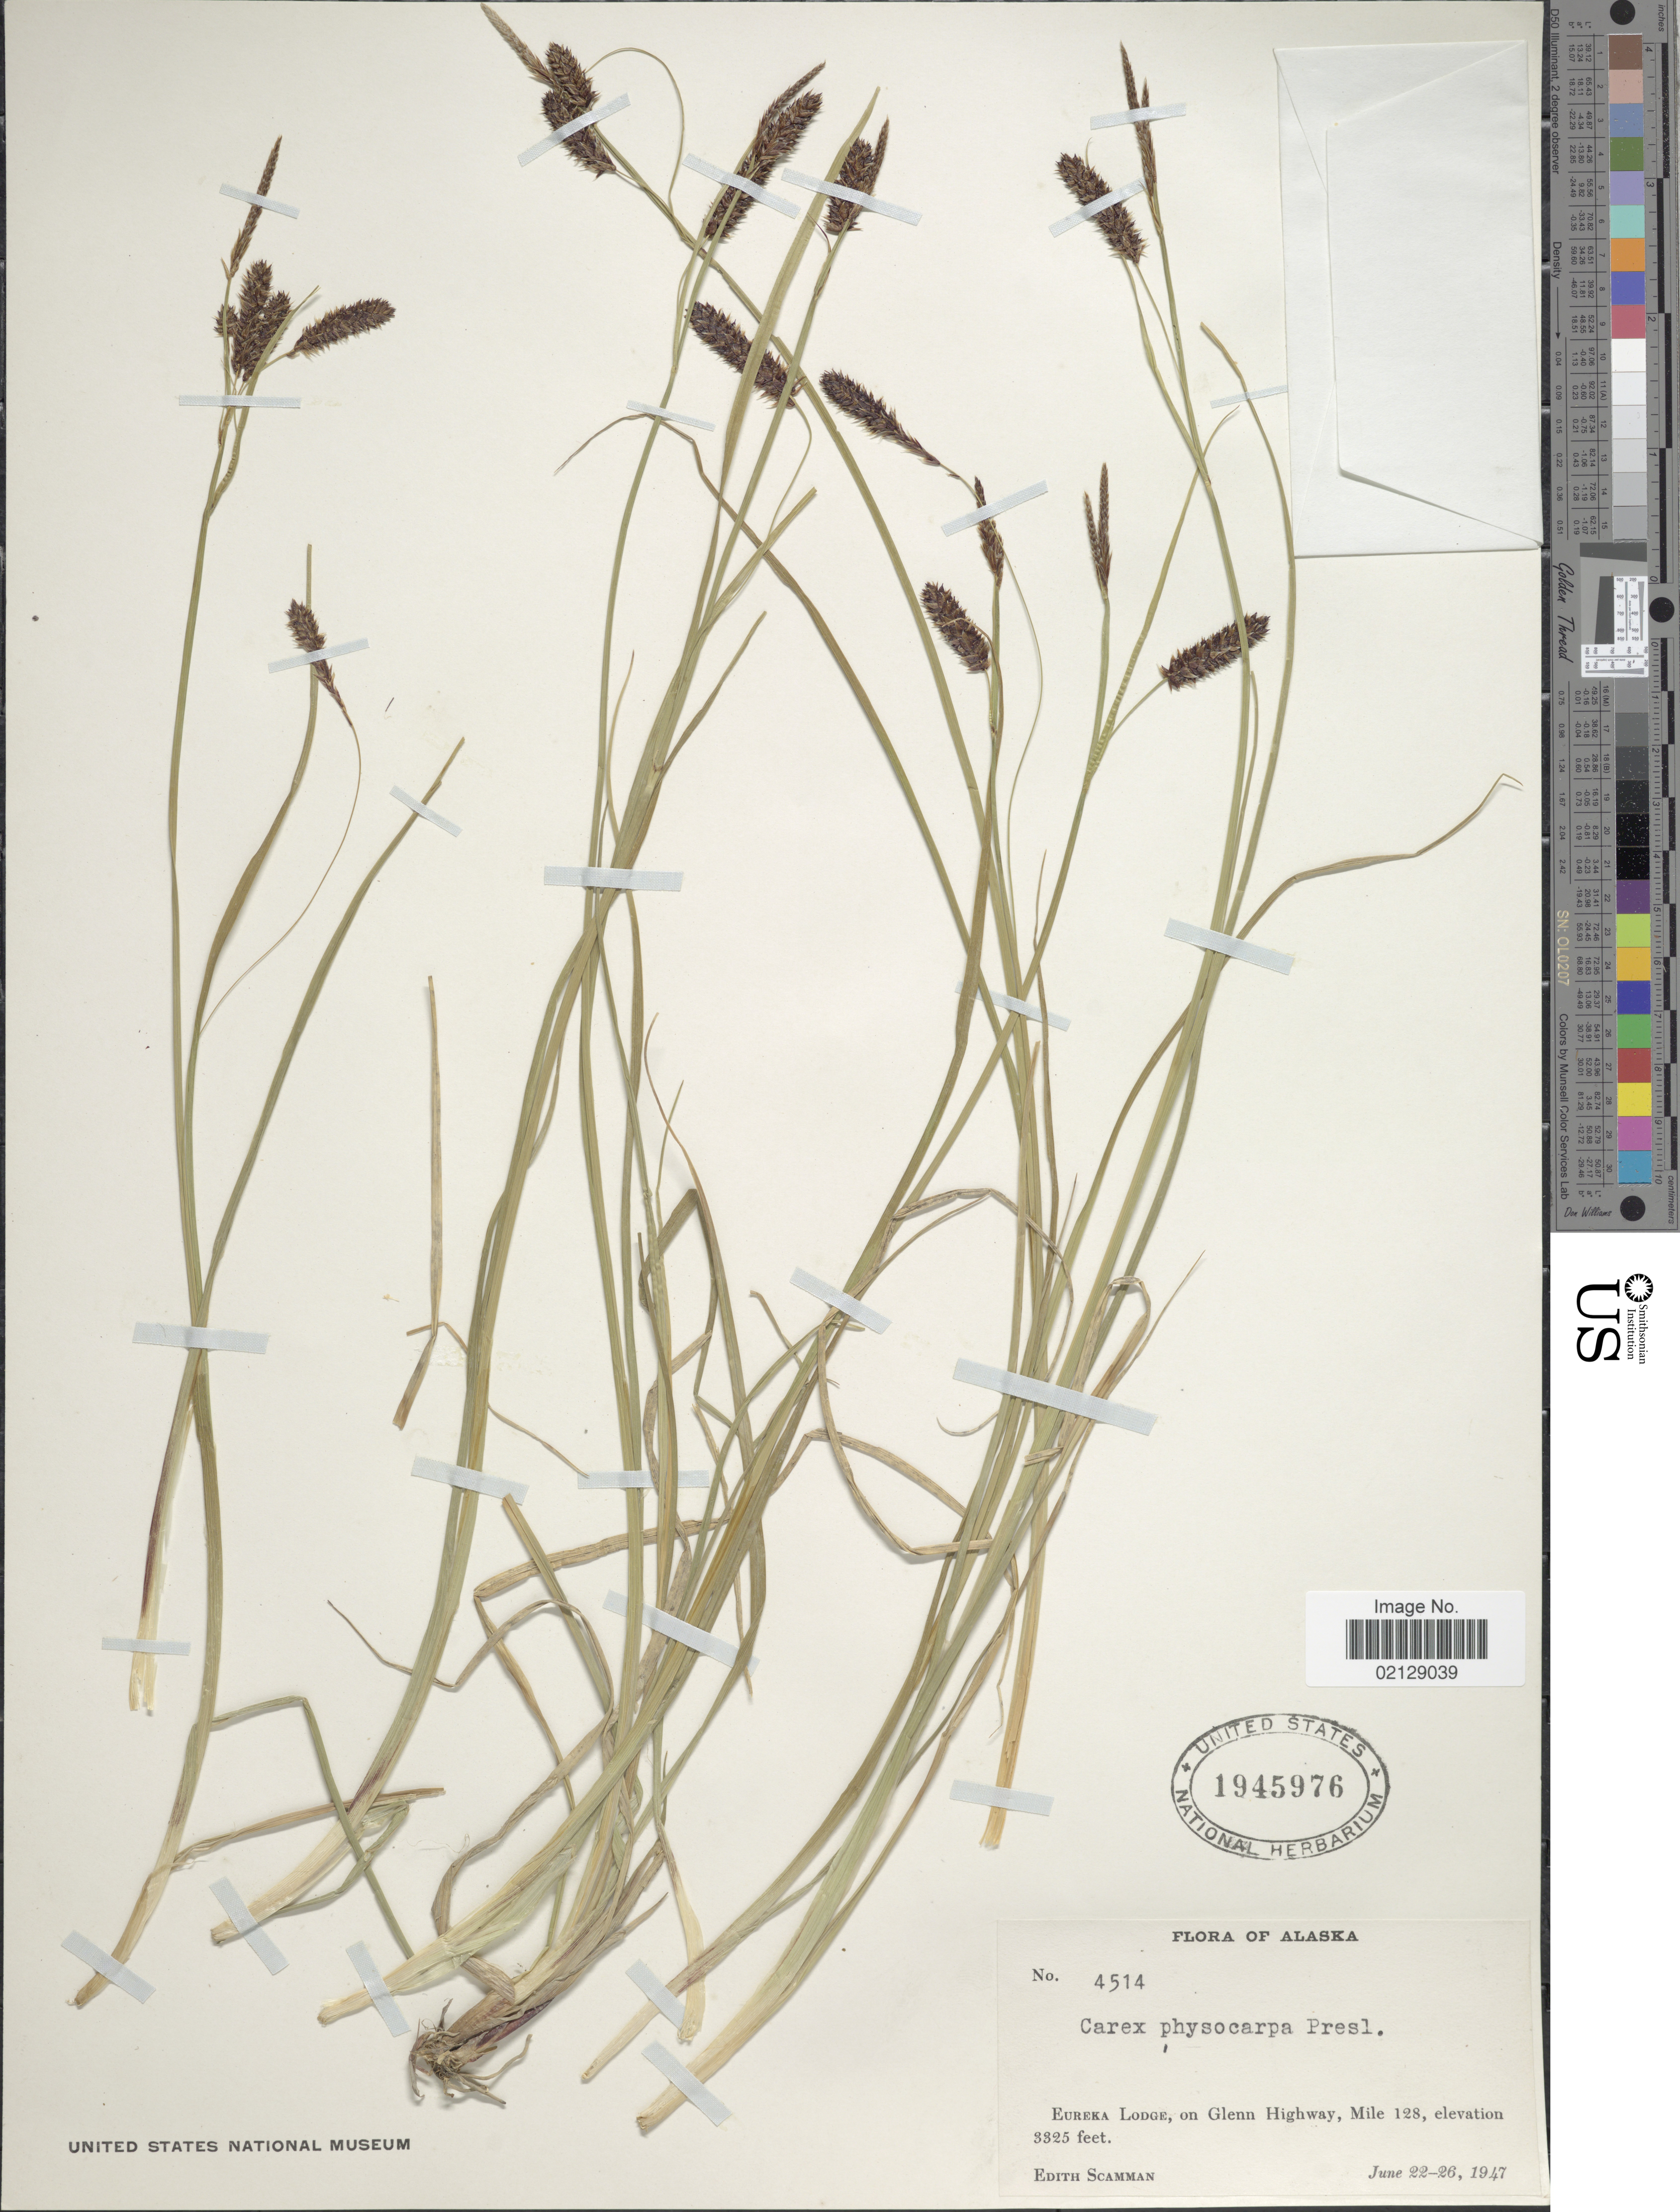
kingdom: Plantae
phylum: Tracheophyta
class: Liliopsida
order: Poales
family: Cyperaceae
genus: Carex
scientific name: Carex saxatilis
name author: L.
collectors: E. Scamman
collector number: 4514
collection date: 1947-06-22/1947-06-26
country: United States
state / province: Alaska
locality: Eureka Lodge, on Glenn Highway, Mile 128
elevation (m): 1013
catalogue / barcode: US 1945976